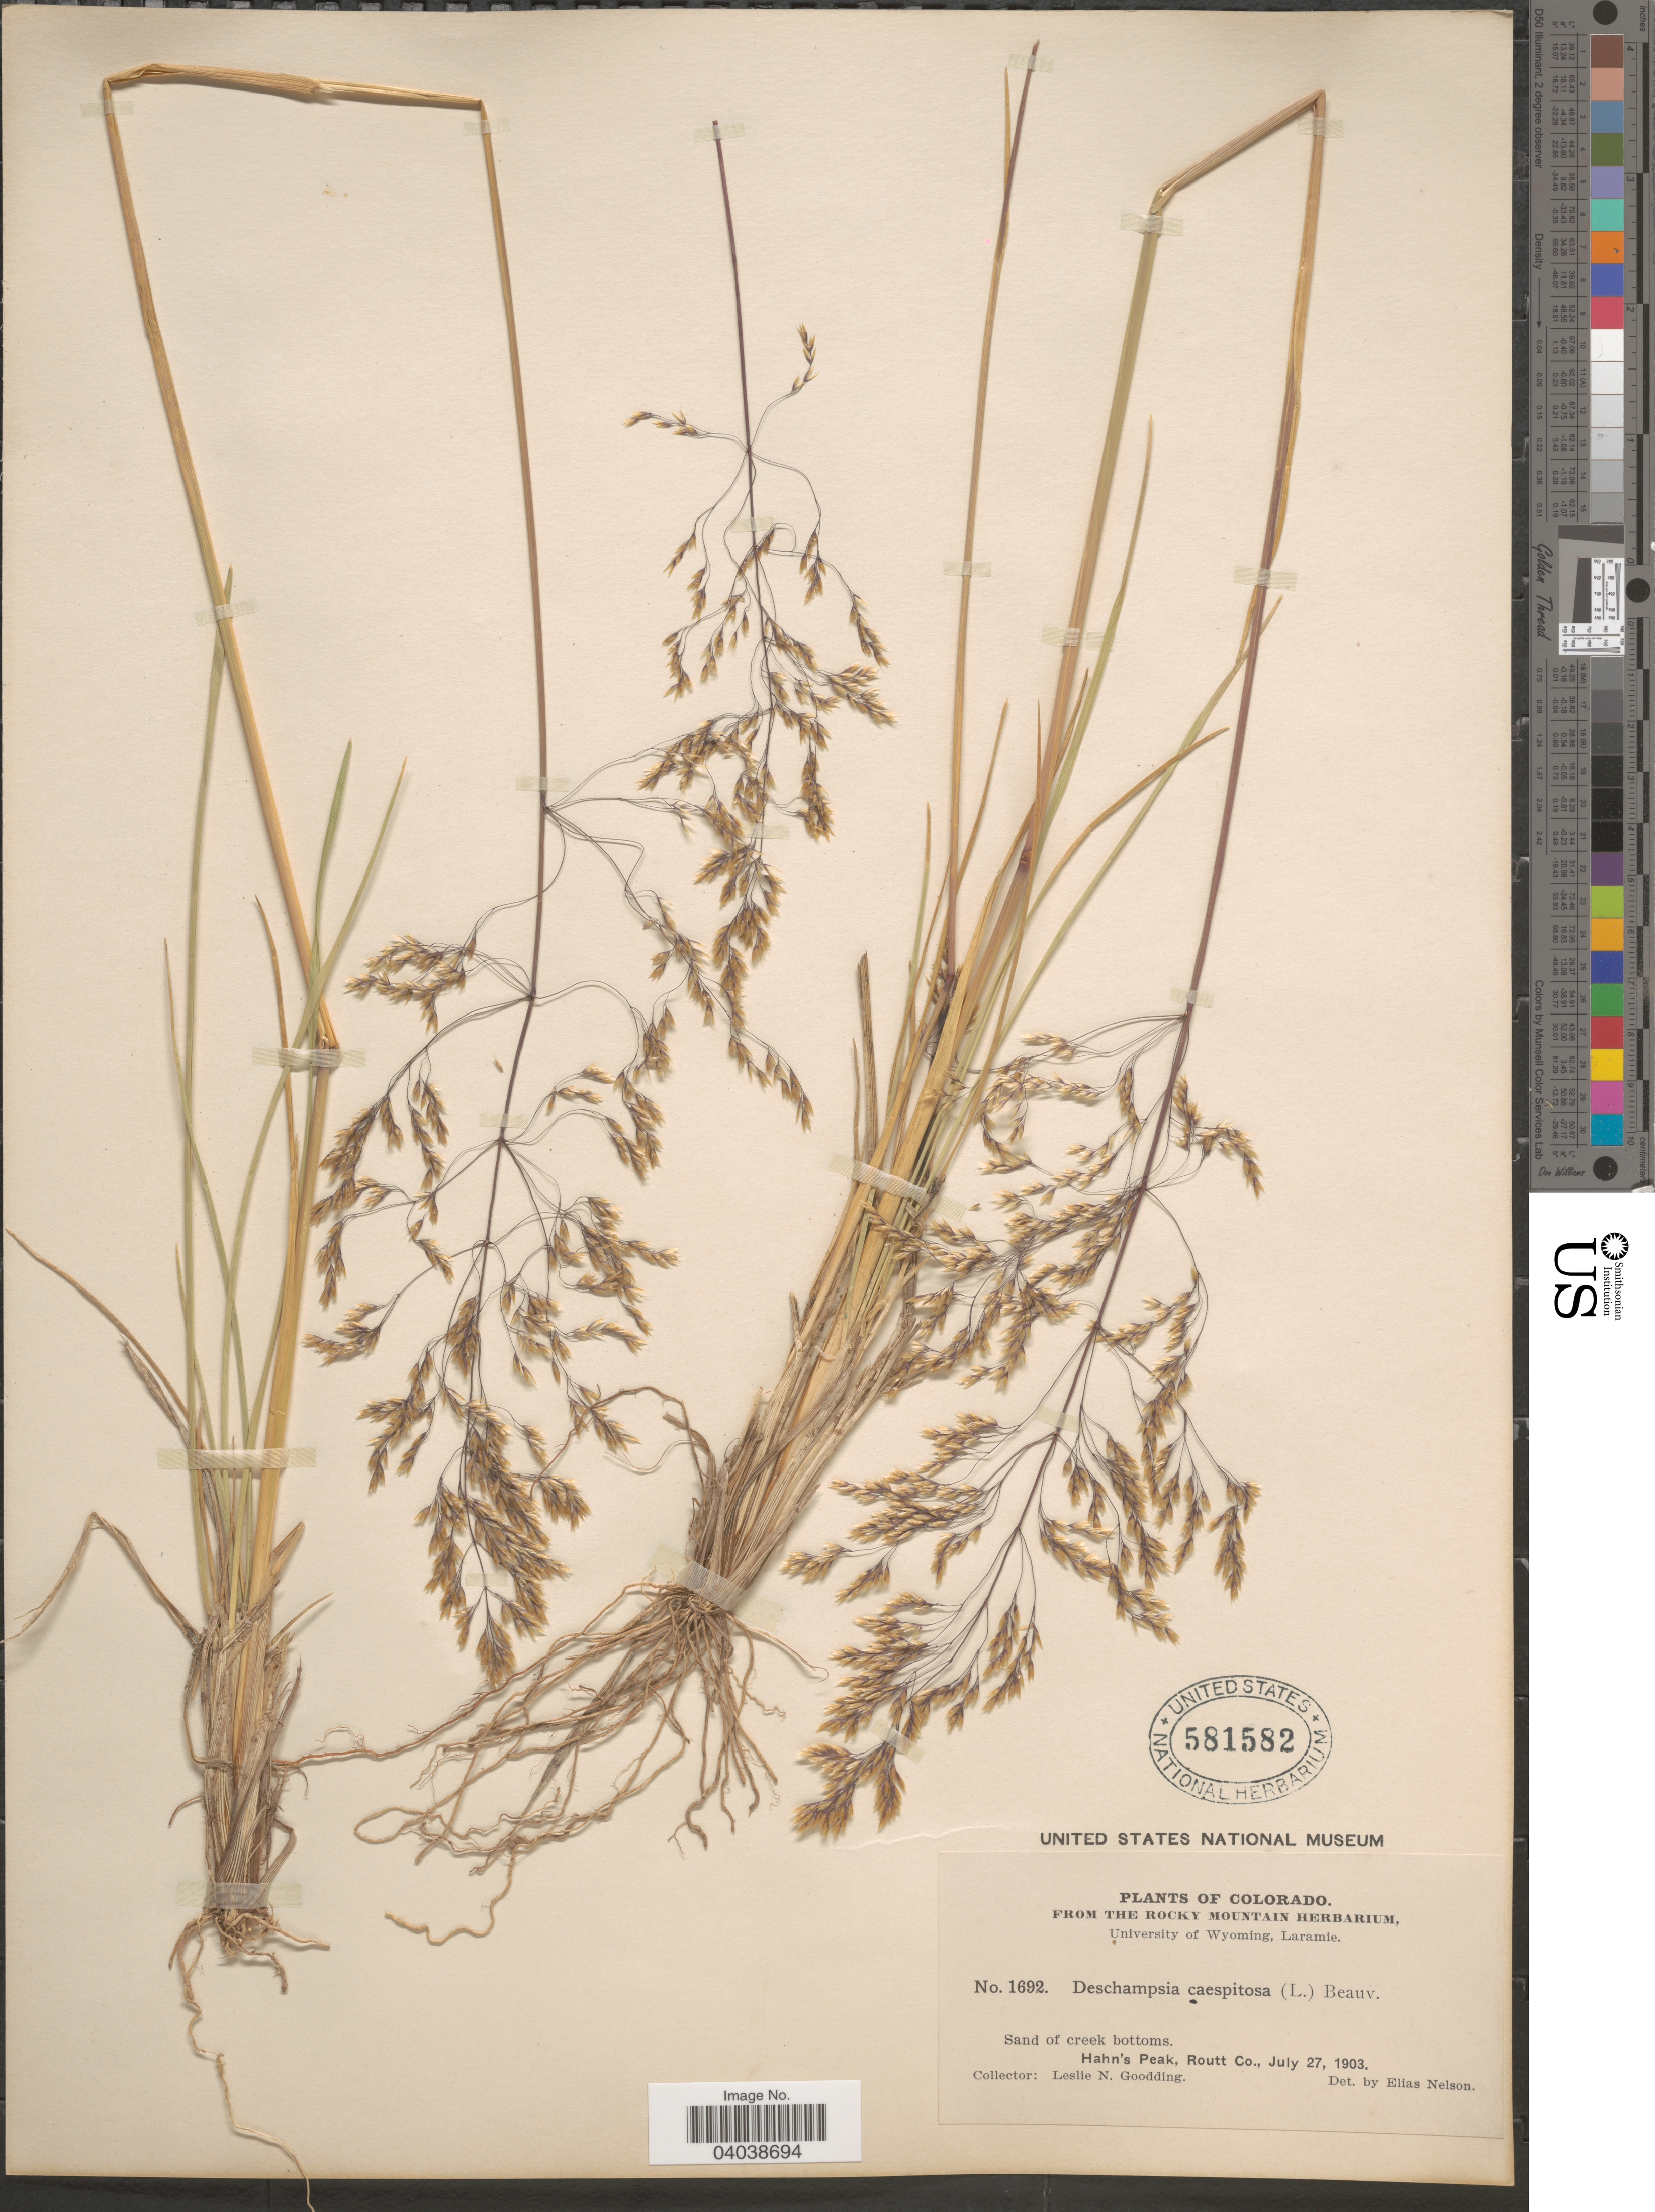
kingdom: Plantae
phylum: Tracheophyta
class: Liliopsida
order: Poales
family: Poaceae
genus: Deschampsia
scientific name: Deschampsia cespitosa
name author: (L.) P. Beauv.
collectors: L. N. Goodding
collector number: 1692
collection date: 1903-07-27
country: United States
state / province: Colorado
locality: Hahn's Peak, Routt Co.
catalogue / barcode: US 581582